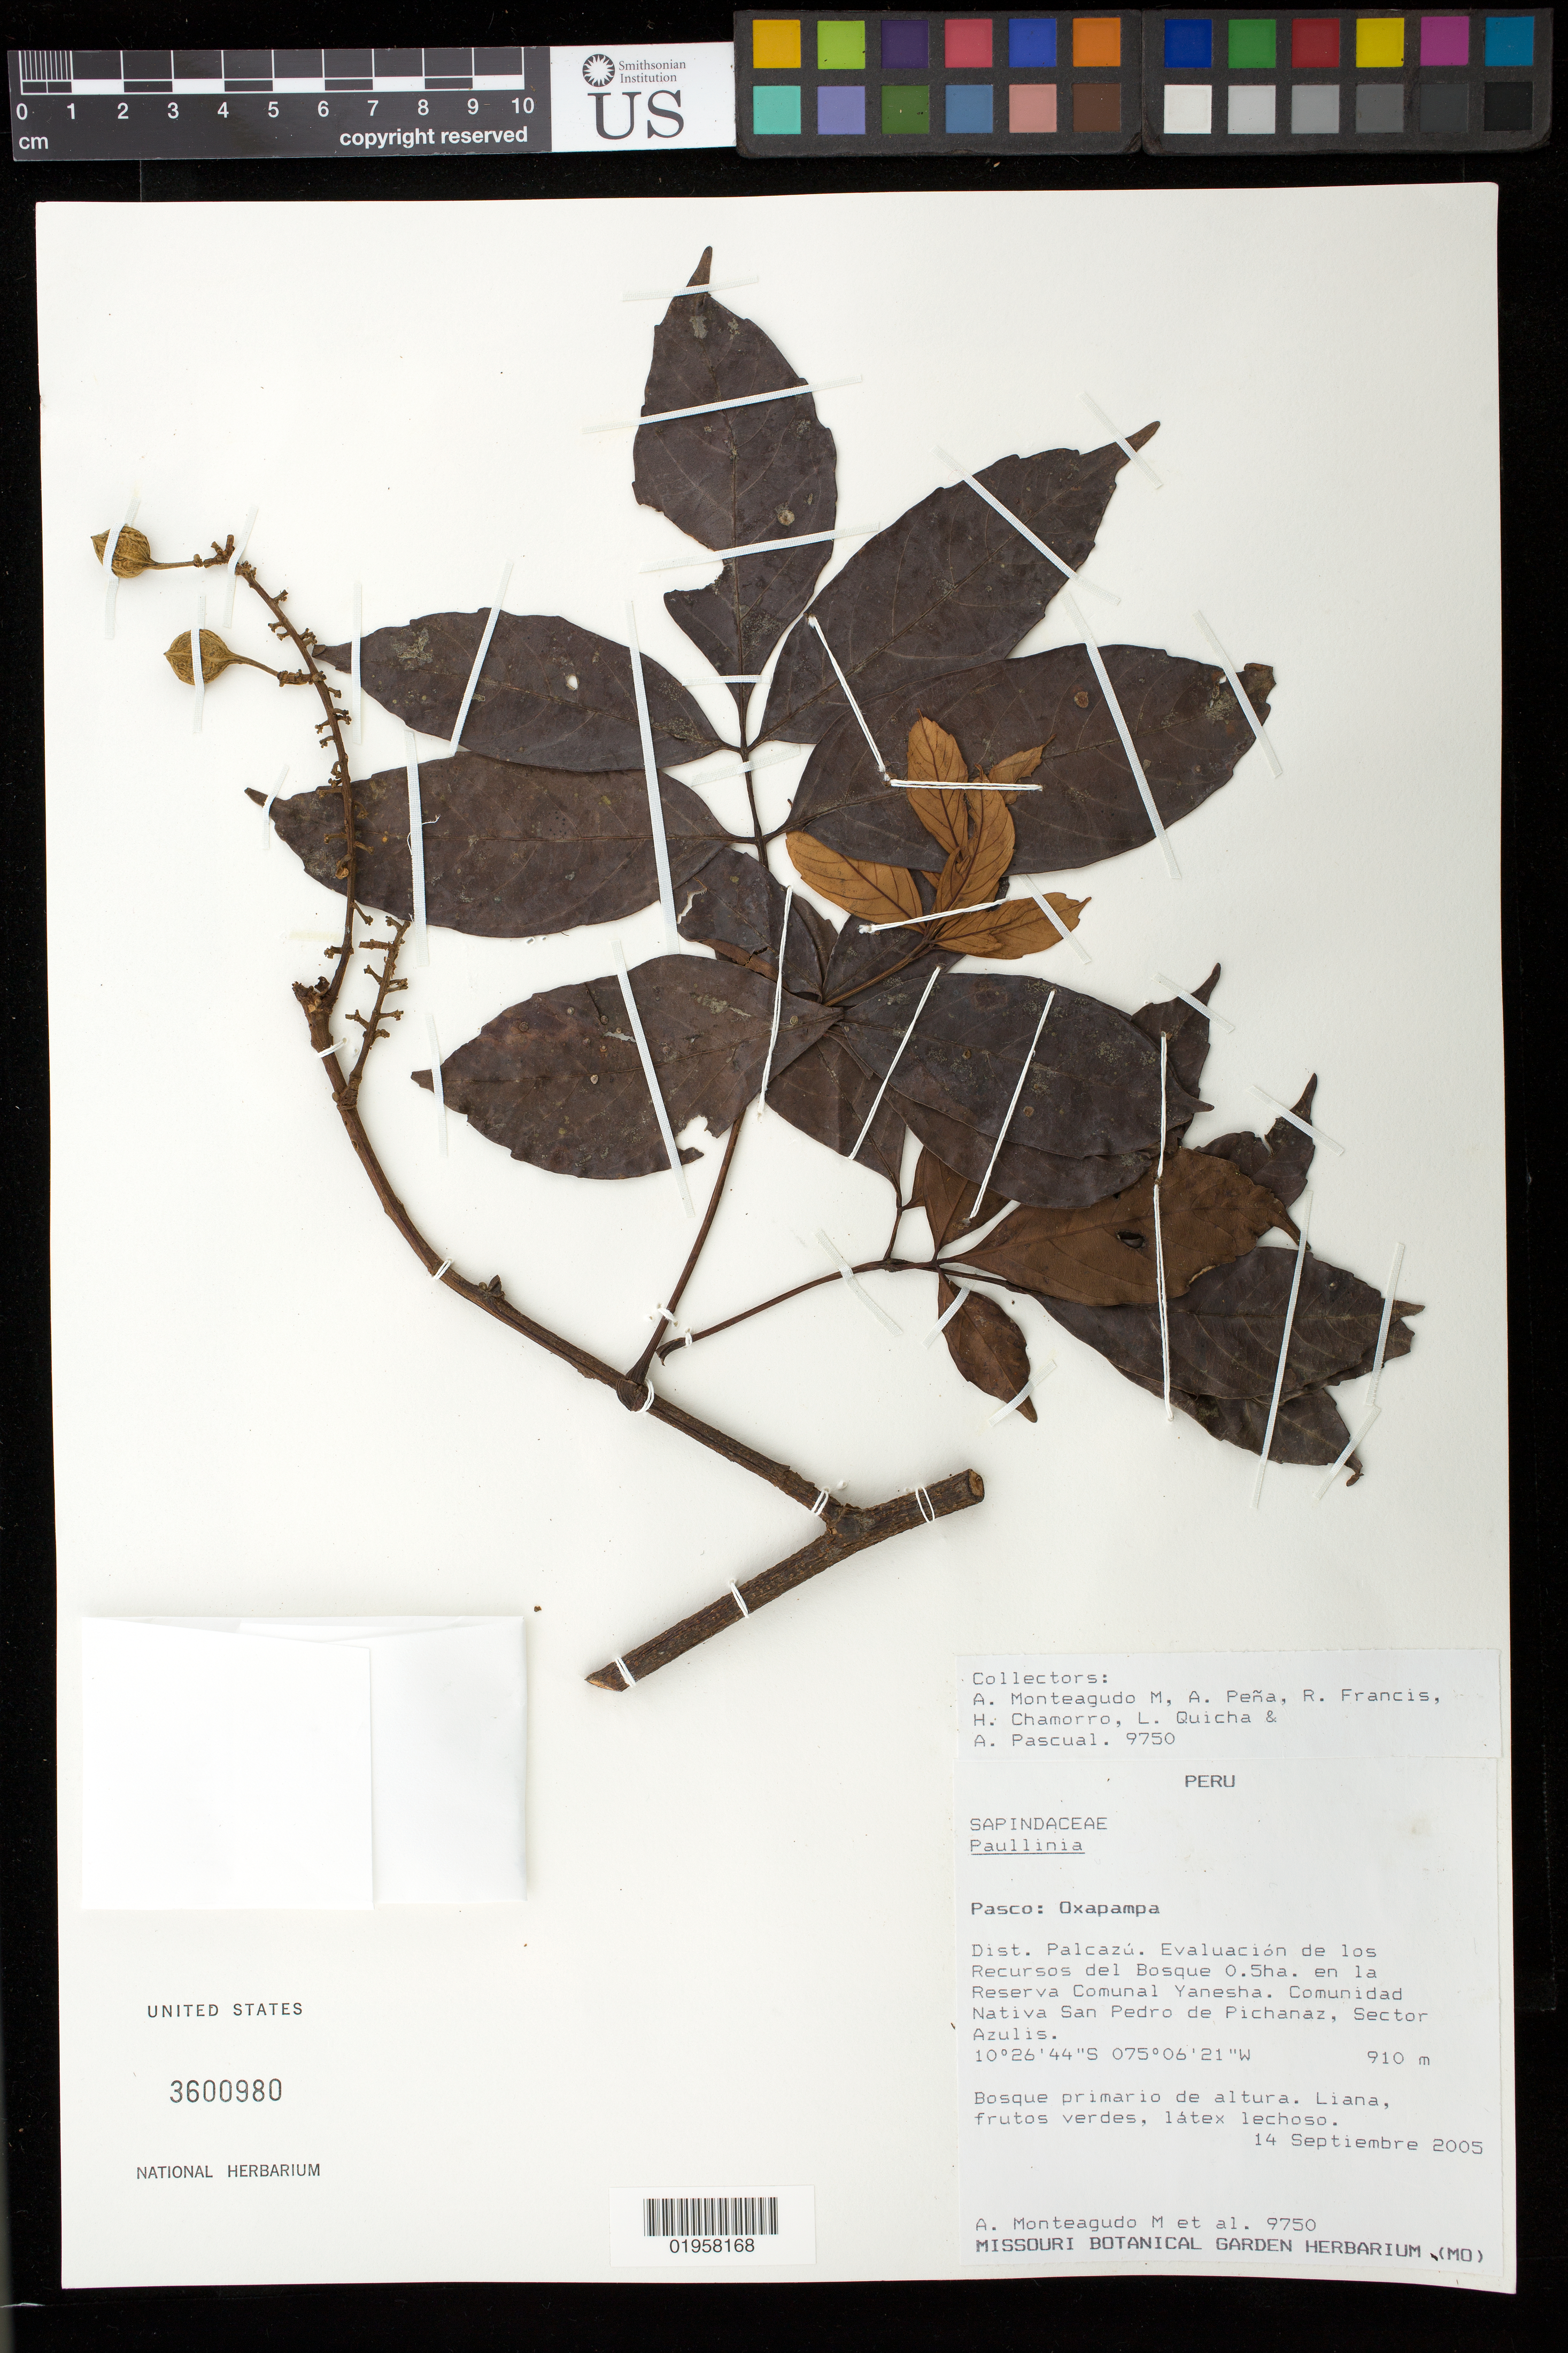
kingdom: Plantae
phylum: Tracheophyta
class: Magnoliopsida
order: Sapindales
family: Sapindaceae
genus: Paullinia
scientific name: Paullinia sp.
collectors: A. Monteagudo, A. Pena, R. Francis, H. Chamorro, L. Quicha & A. Pascual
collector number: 9750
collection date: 2005-09-14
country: Peru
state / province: Pasco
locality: Oxapampa. Distrito Palcazú. Reserva Comunal Yanesha. Comunidad Nativa San Pedro de Pichanaz. Sector Azulis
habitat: Bosque primario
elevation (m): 910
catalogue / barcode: US 3600980